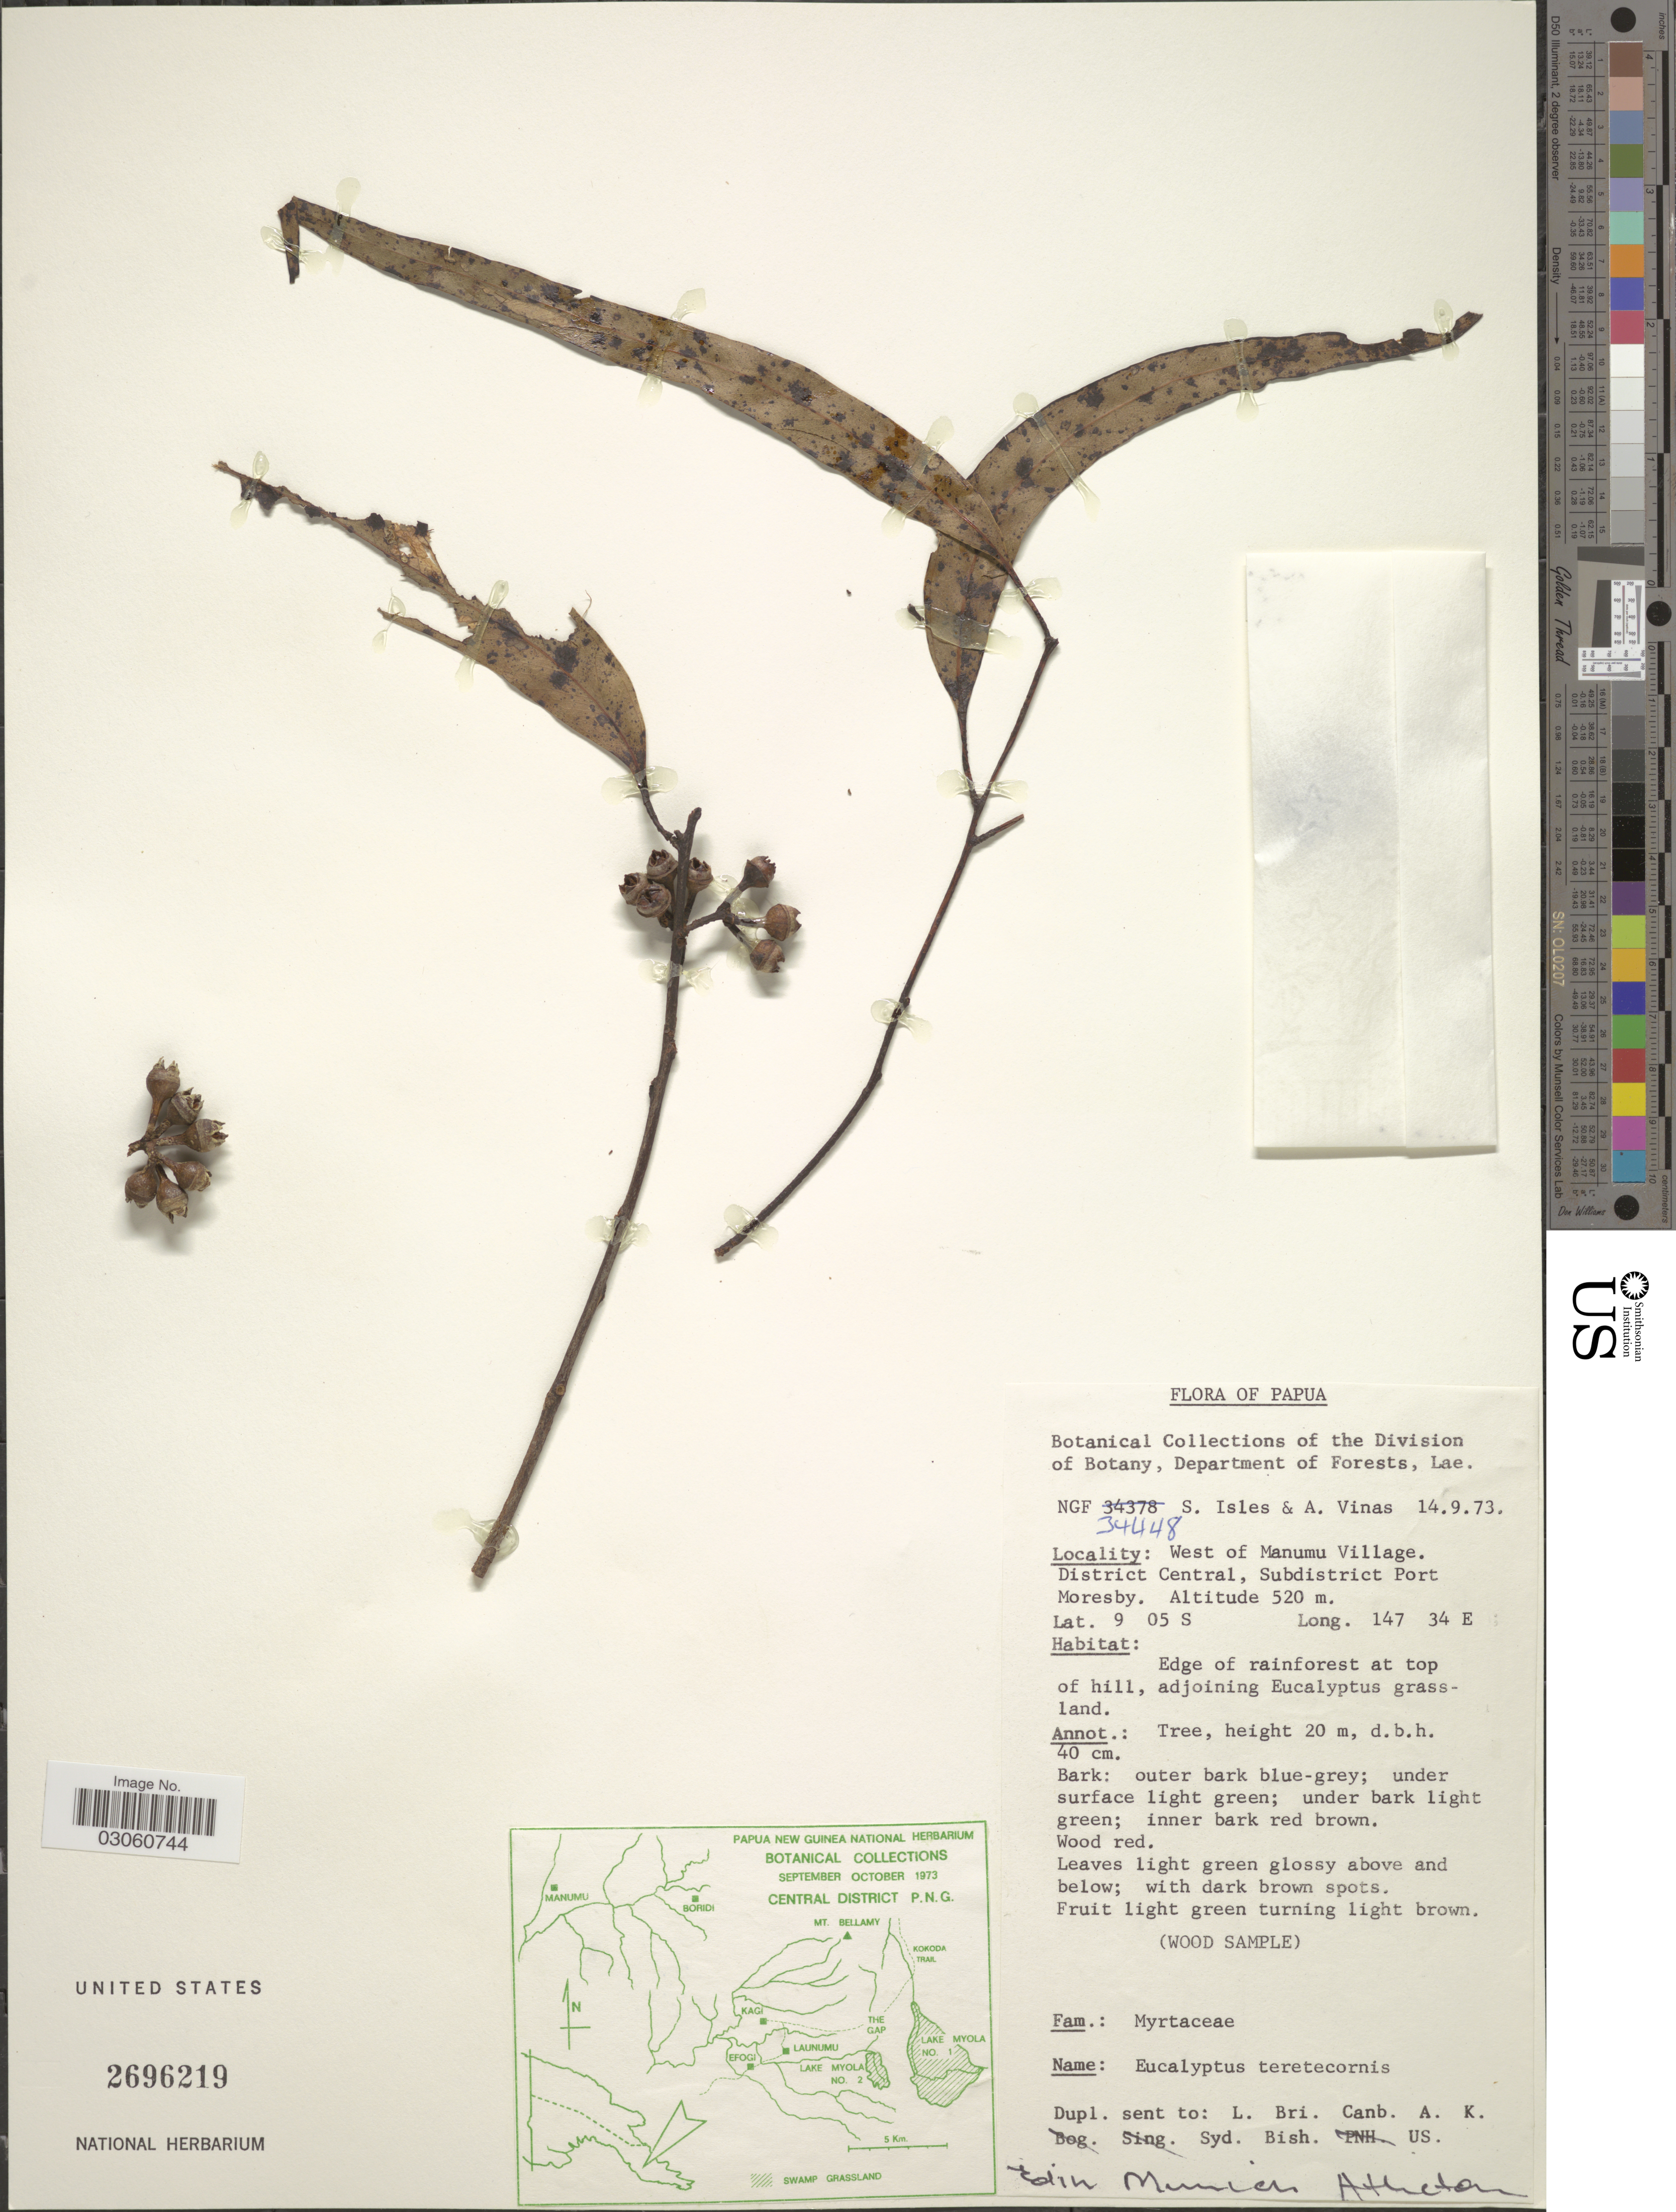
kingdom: Plantae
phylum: Tracheophyta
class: Magnoliopsida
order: Myrtales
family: Myrtaceae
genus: Eucalyptus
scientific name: Eucalyptus tereticornis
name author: Sm.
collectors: S. Isles & A. Vinas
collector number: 34448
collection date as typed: Transcribed d/m/y: 14/9/73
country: Papua New Guinea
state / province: Central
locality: Papua. West of Manumu Village. District Central, Subdistrict Port Moresby.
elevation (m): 520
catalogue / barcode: US 2696219